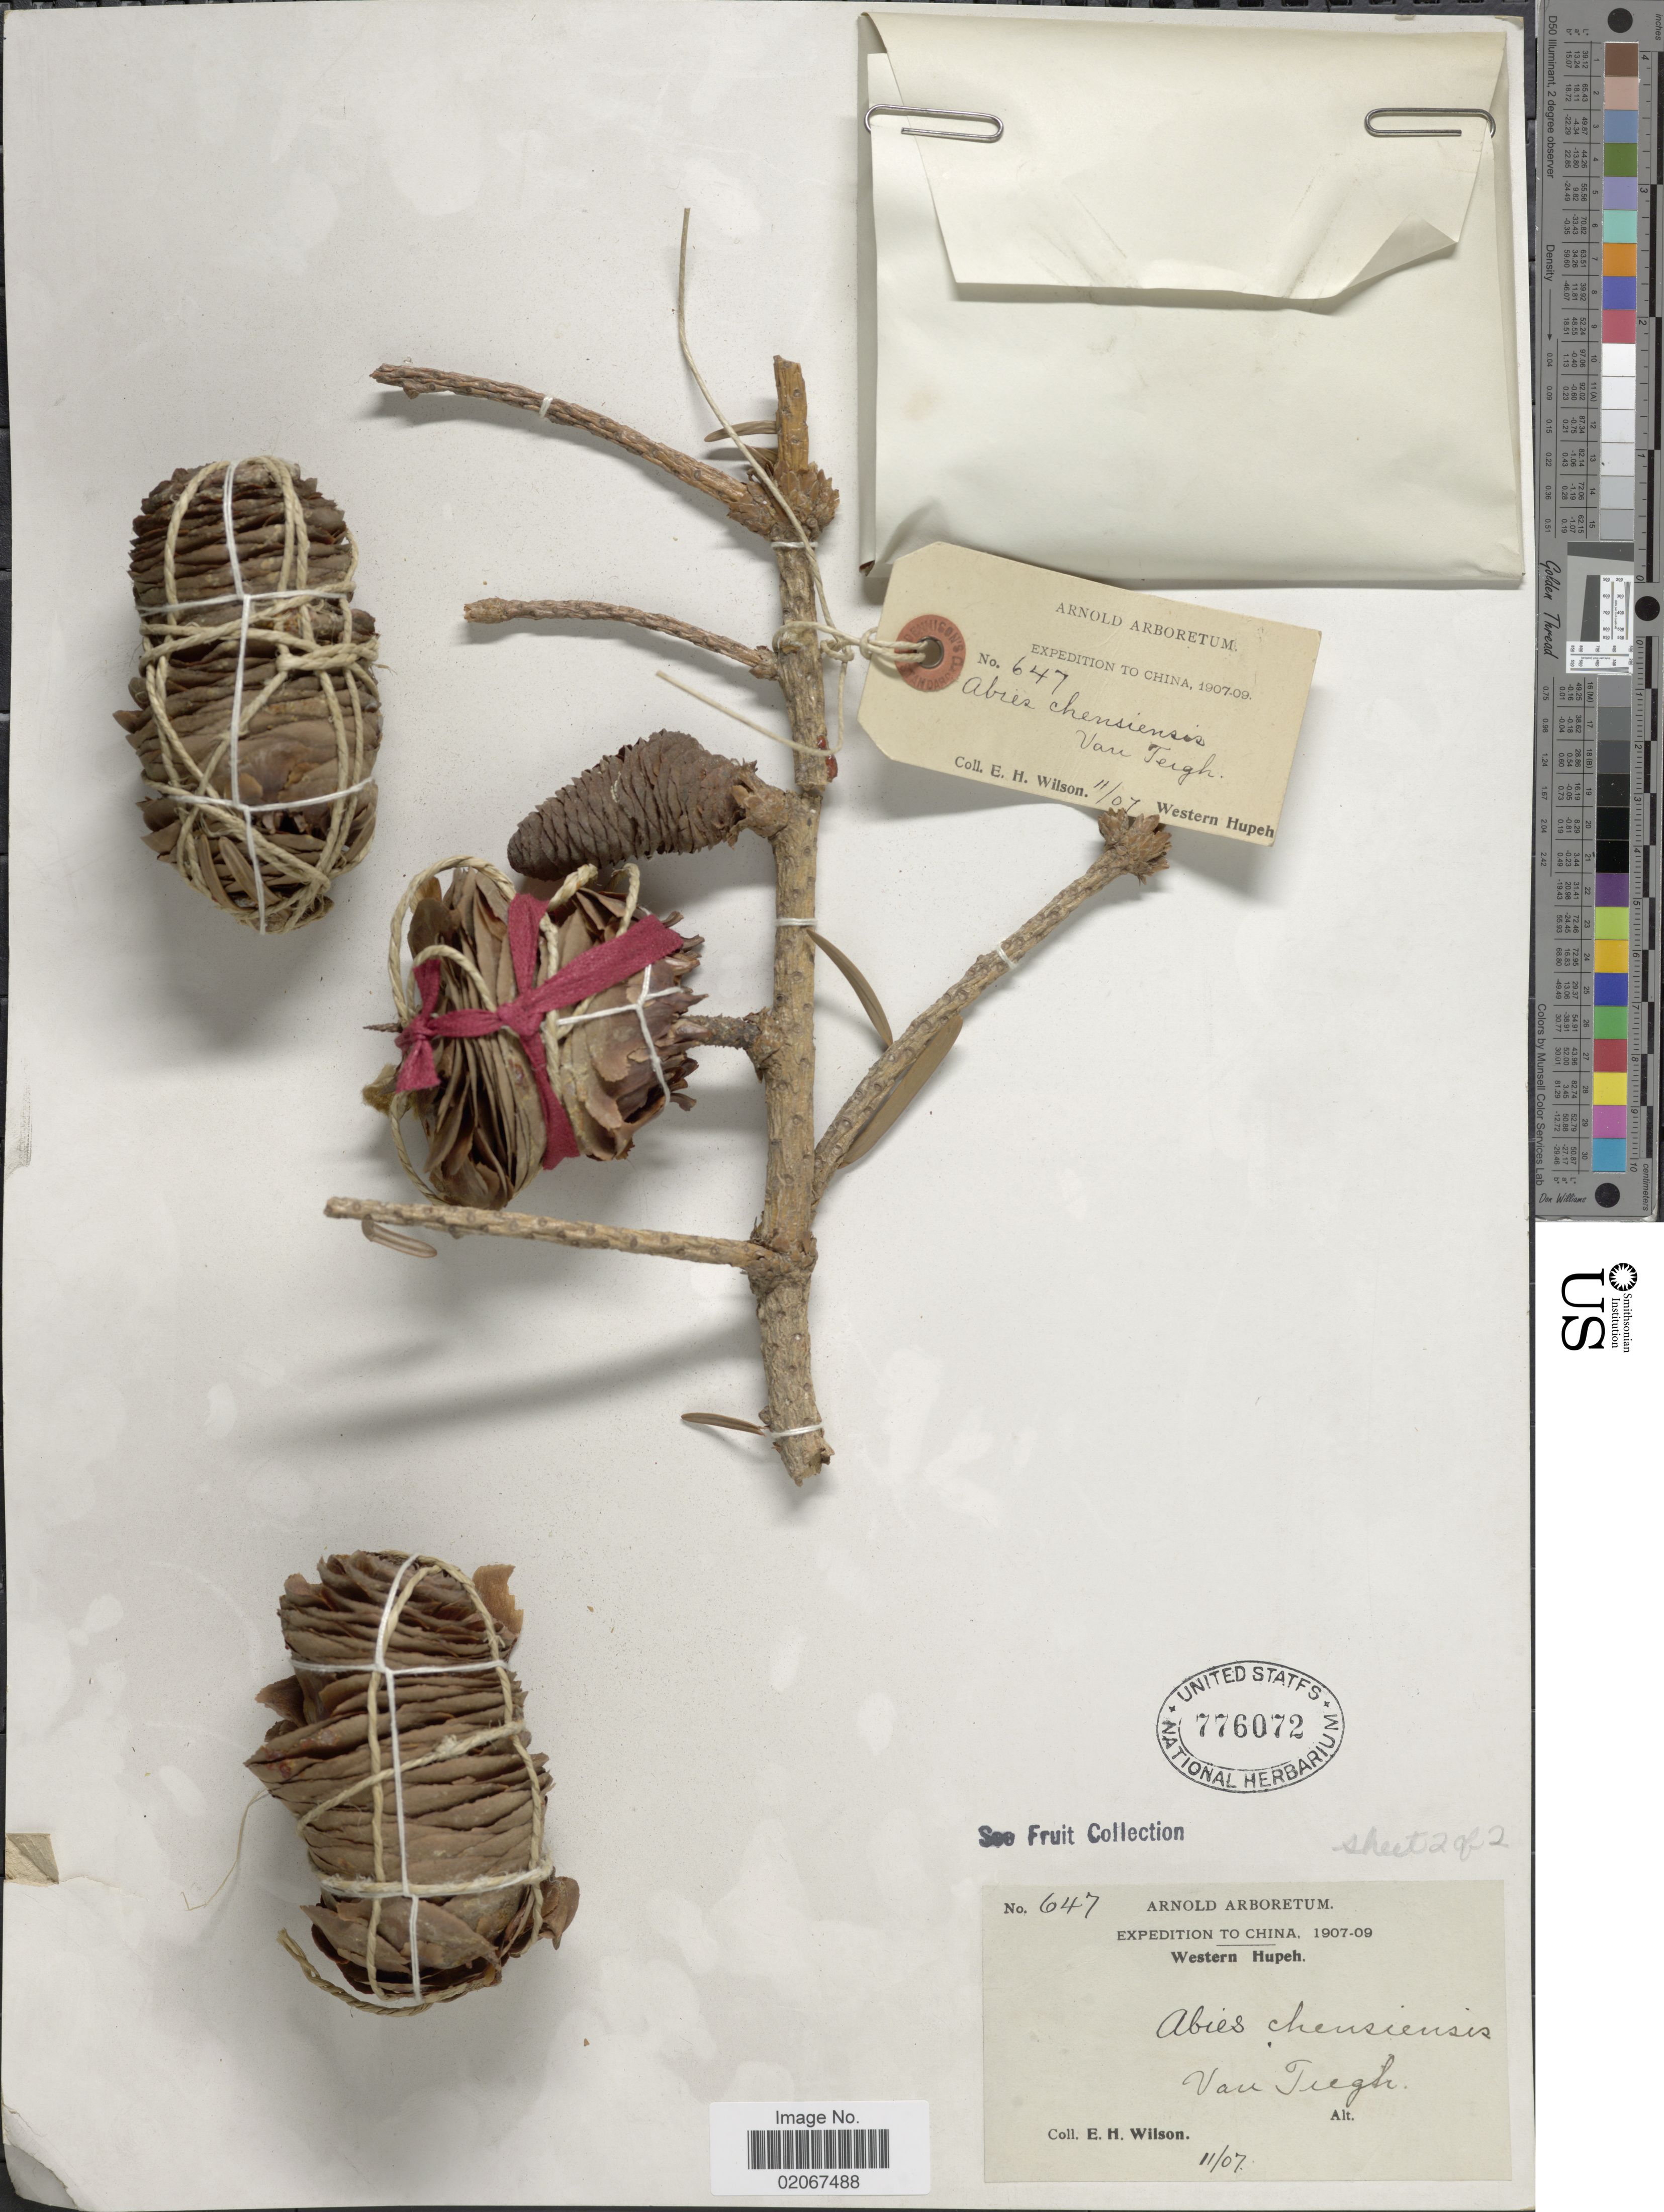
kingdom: Plantae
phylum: Tracheophyta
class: Pinopsida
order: Pinales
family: Pinaceae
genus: Abies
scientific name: Abies chensiensis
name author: Tiegh.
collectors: E. Wilson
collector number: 647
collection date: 1907-11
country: China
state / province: Hubei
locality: Western Hupeh. China.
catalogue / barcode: US 776072